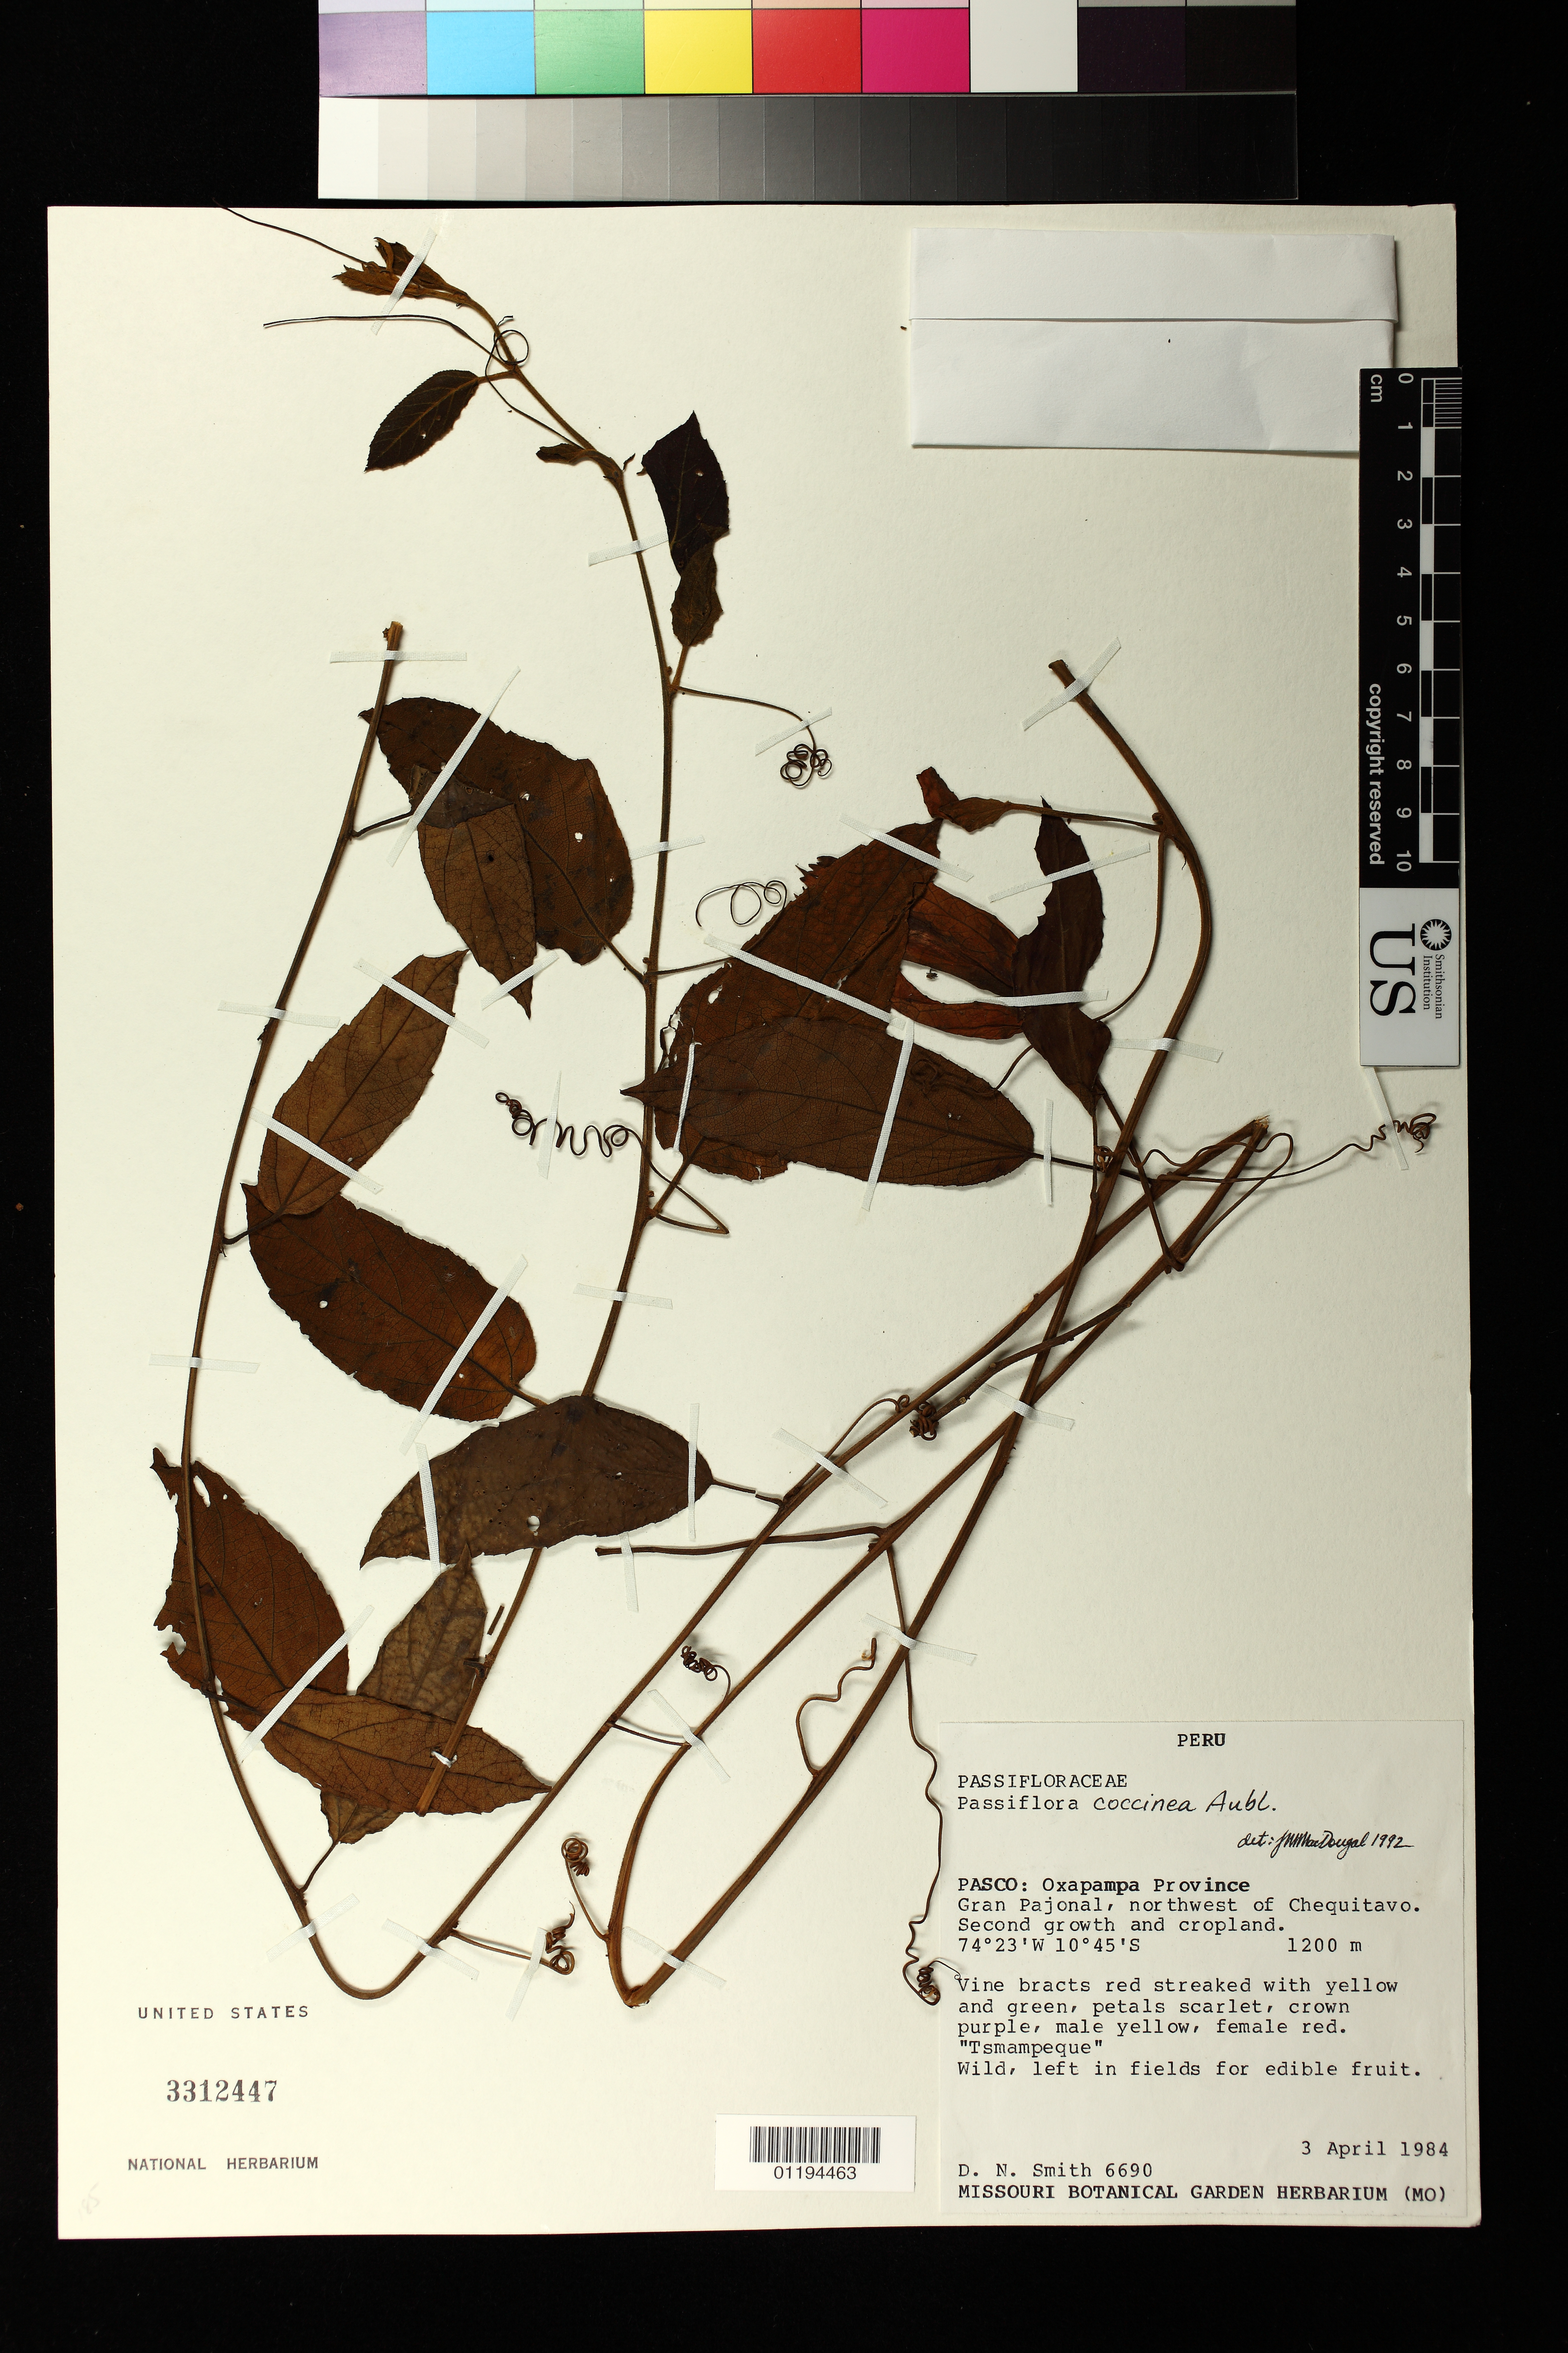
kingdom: Plantae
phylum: Tracheophyta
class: Magnoliopsida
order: Malpighiales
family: Passifloraceae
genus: Passiflora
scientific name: Passiflora coccinea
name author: Aubl.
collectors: D. Smith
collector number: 6690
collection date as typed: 04 Mar 1984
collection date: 1984-03-04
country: Peru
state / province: Pasco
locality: Oxapampa Province, Gran Pajonal, northwest of Chequitavo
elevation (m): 1200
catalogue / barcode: US 3312447